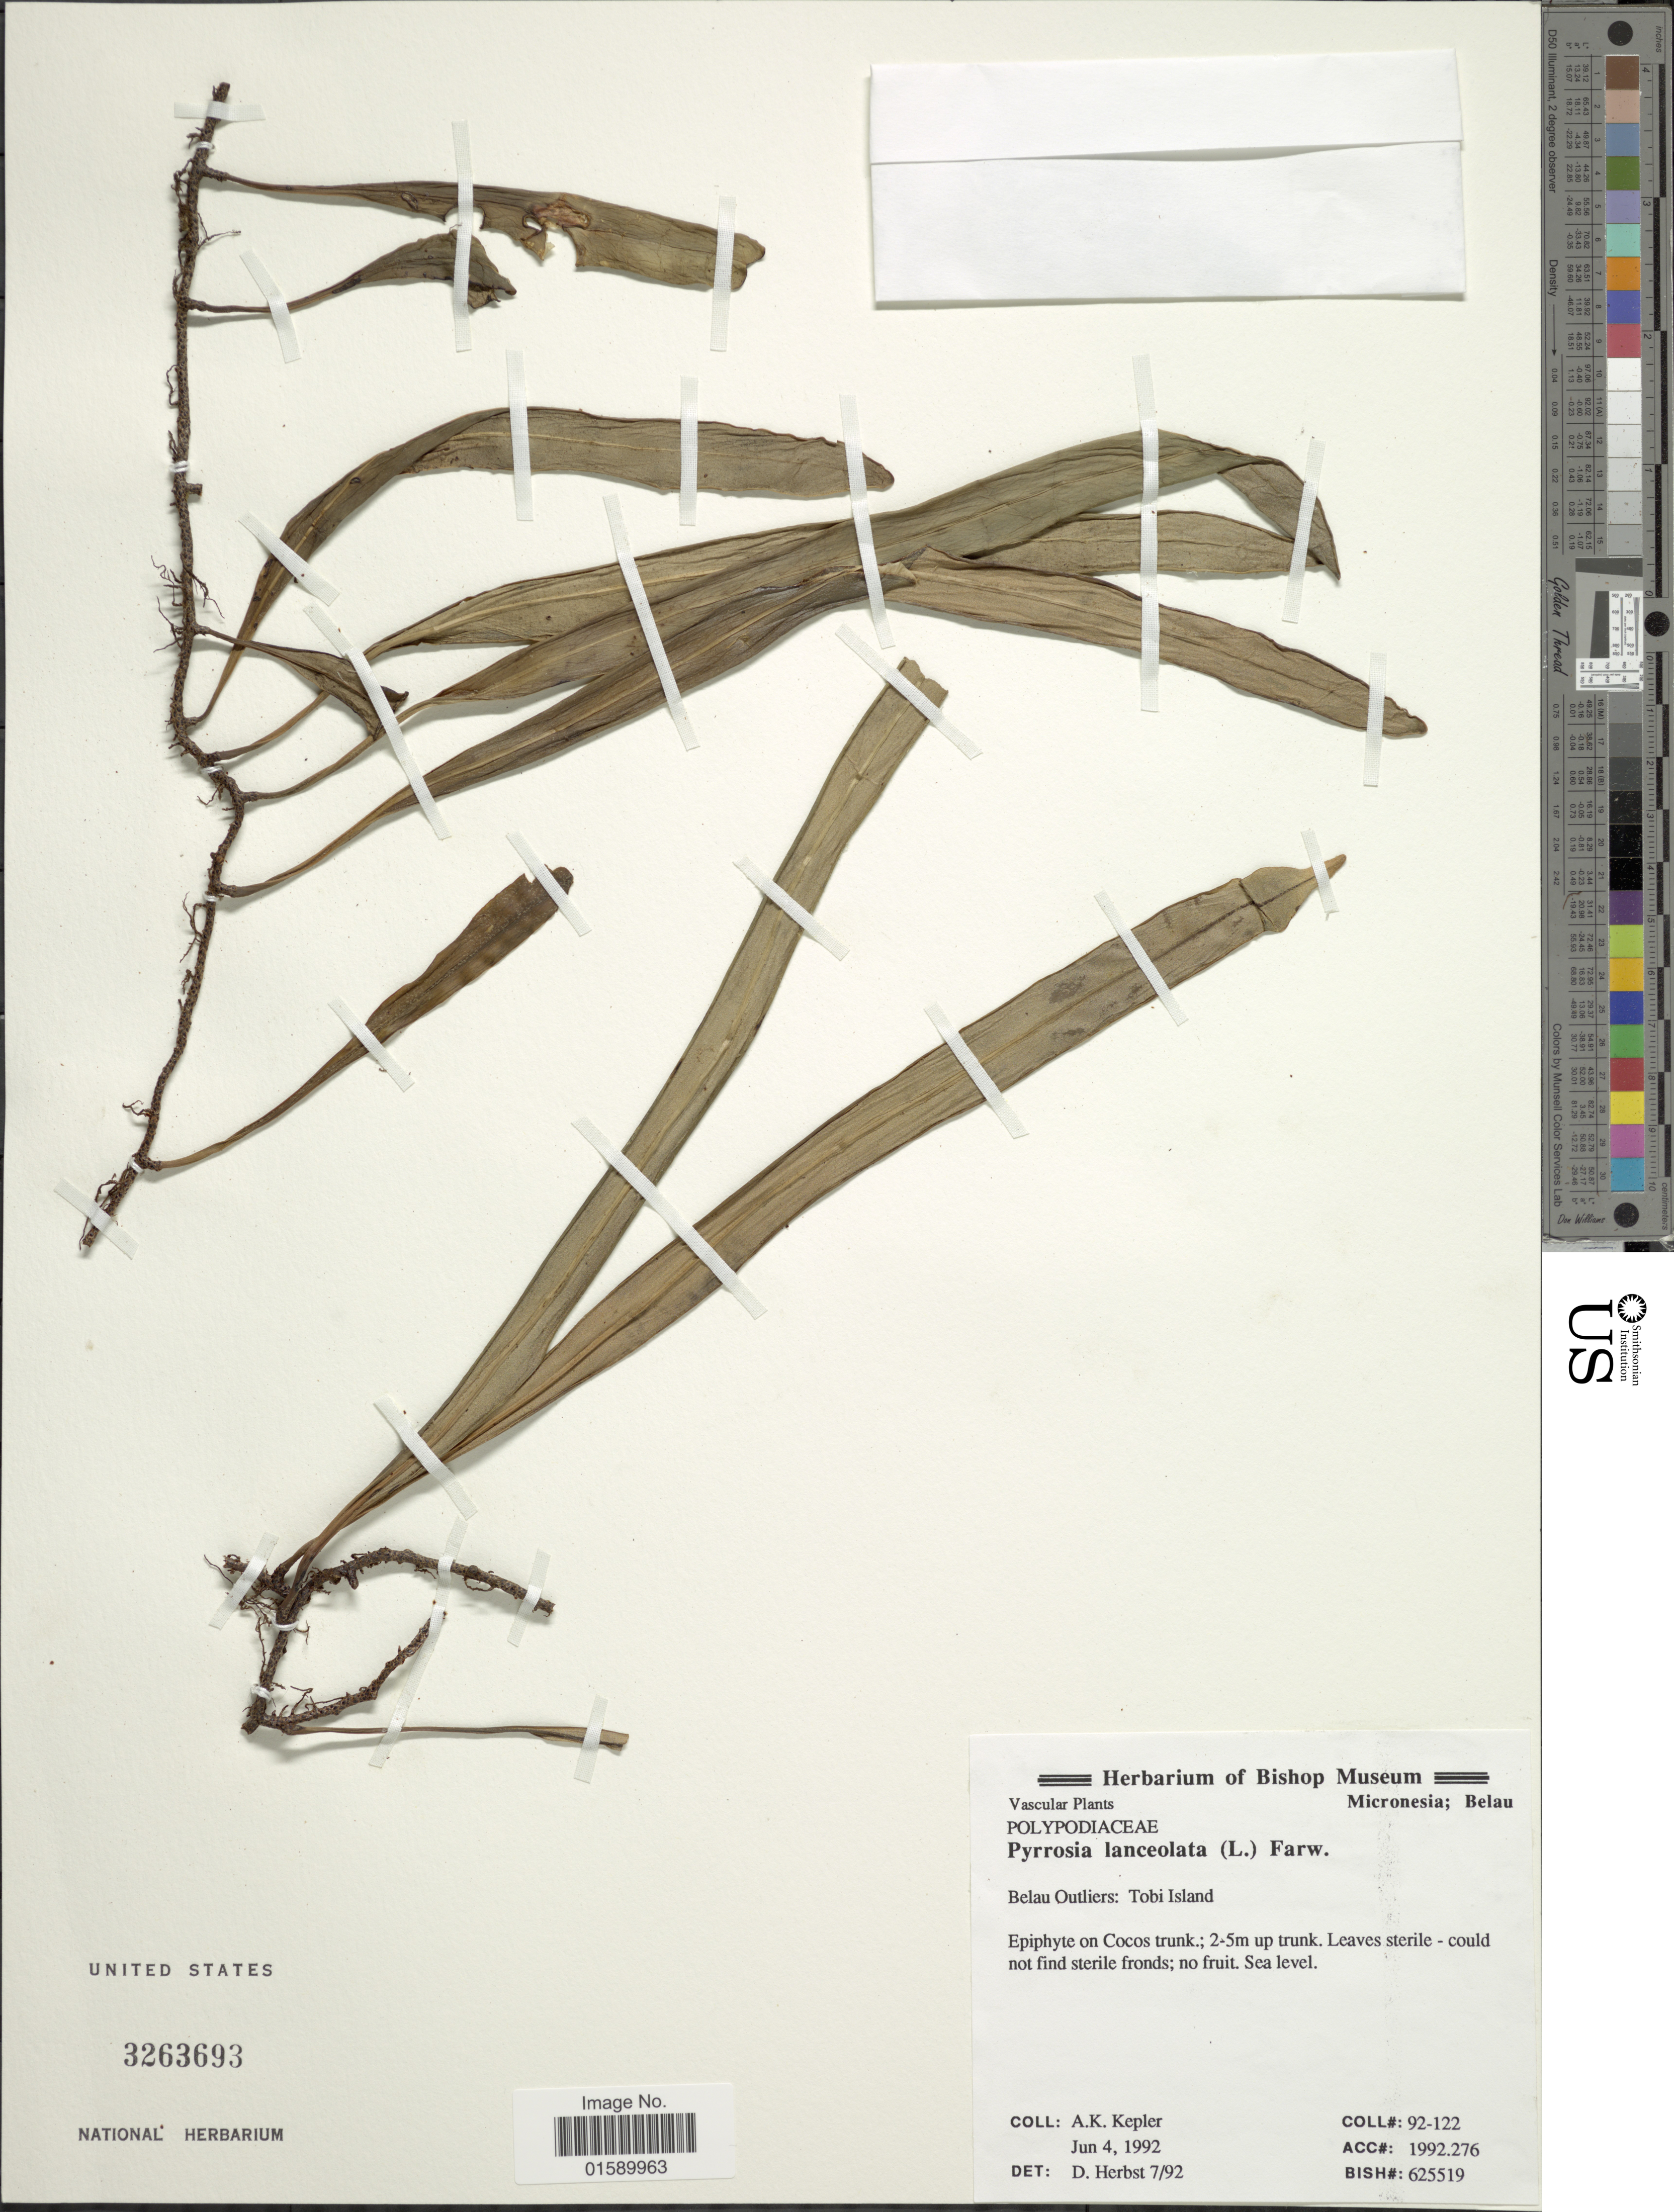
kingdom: Plantae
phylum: Tracheophyta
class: Polypodiopsida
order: Polypodiales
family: Polypodiaceae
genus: Pyrrosia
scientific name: Pyrrosia lanceolata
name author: (L.) Farw.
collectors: A. K. Kepler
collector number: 92-122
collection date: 1992-06-04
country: Palau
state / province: Belau Outliers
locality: Belau Outliers: Tobi Island.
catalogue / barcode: US 3263693